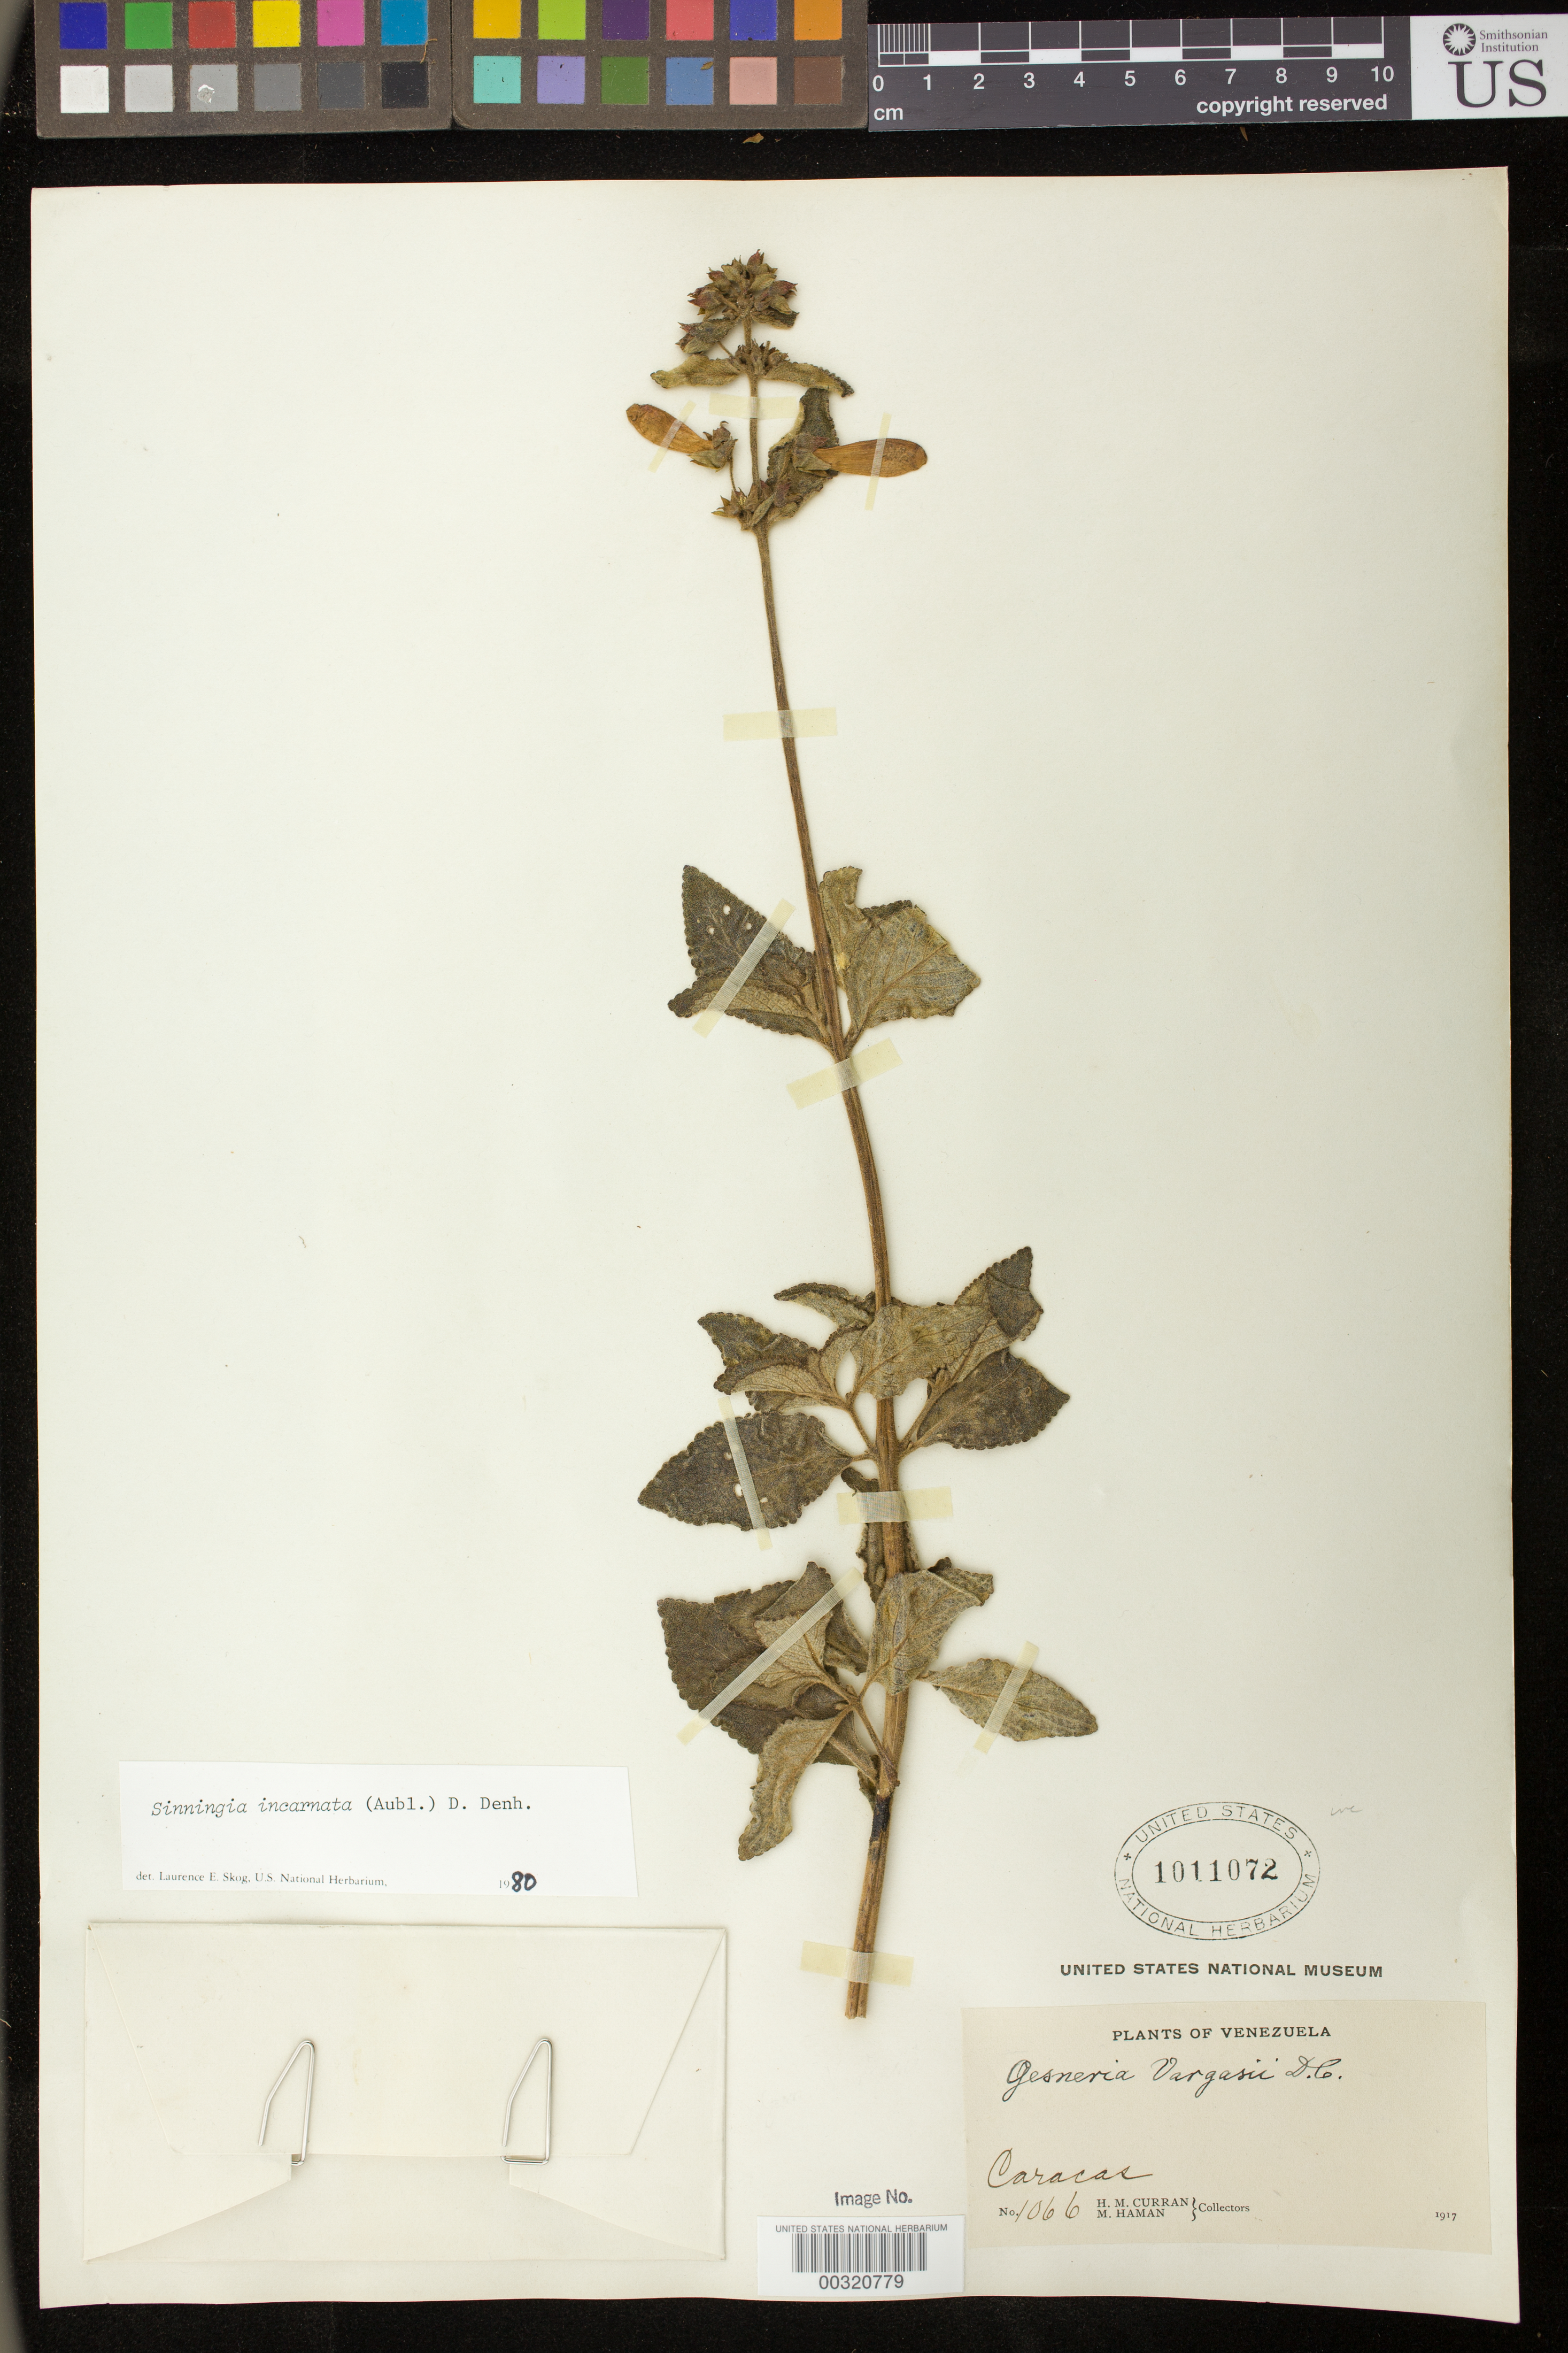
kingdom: Plantae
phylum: Tracheophyta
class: Magnoliopsida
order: Lamiales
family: Gesneriaceae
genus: Sinningia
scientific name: Sinningia incarnata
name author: (Aubl.) D.L. Denham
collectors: H. M. Curran & M. Haman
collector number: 1066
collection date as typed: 17 Jun 1917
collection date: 1917-06-17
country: Venezuela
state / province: Distrito Federal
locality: Caracas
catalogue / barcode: US 1011072